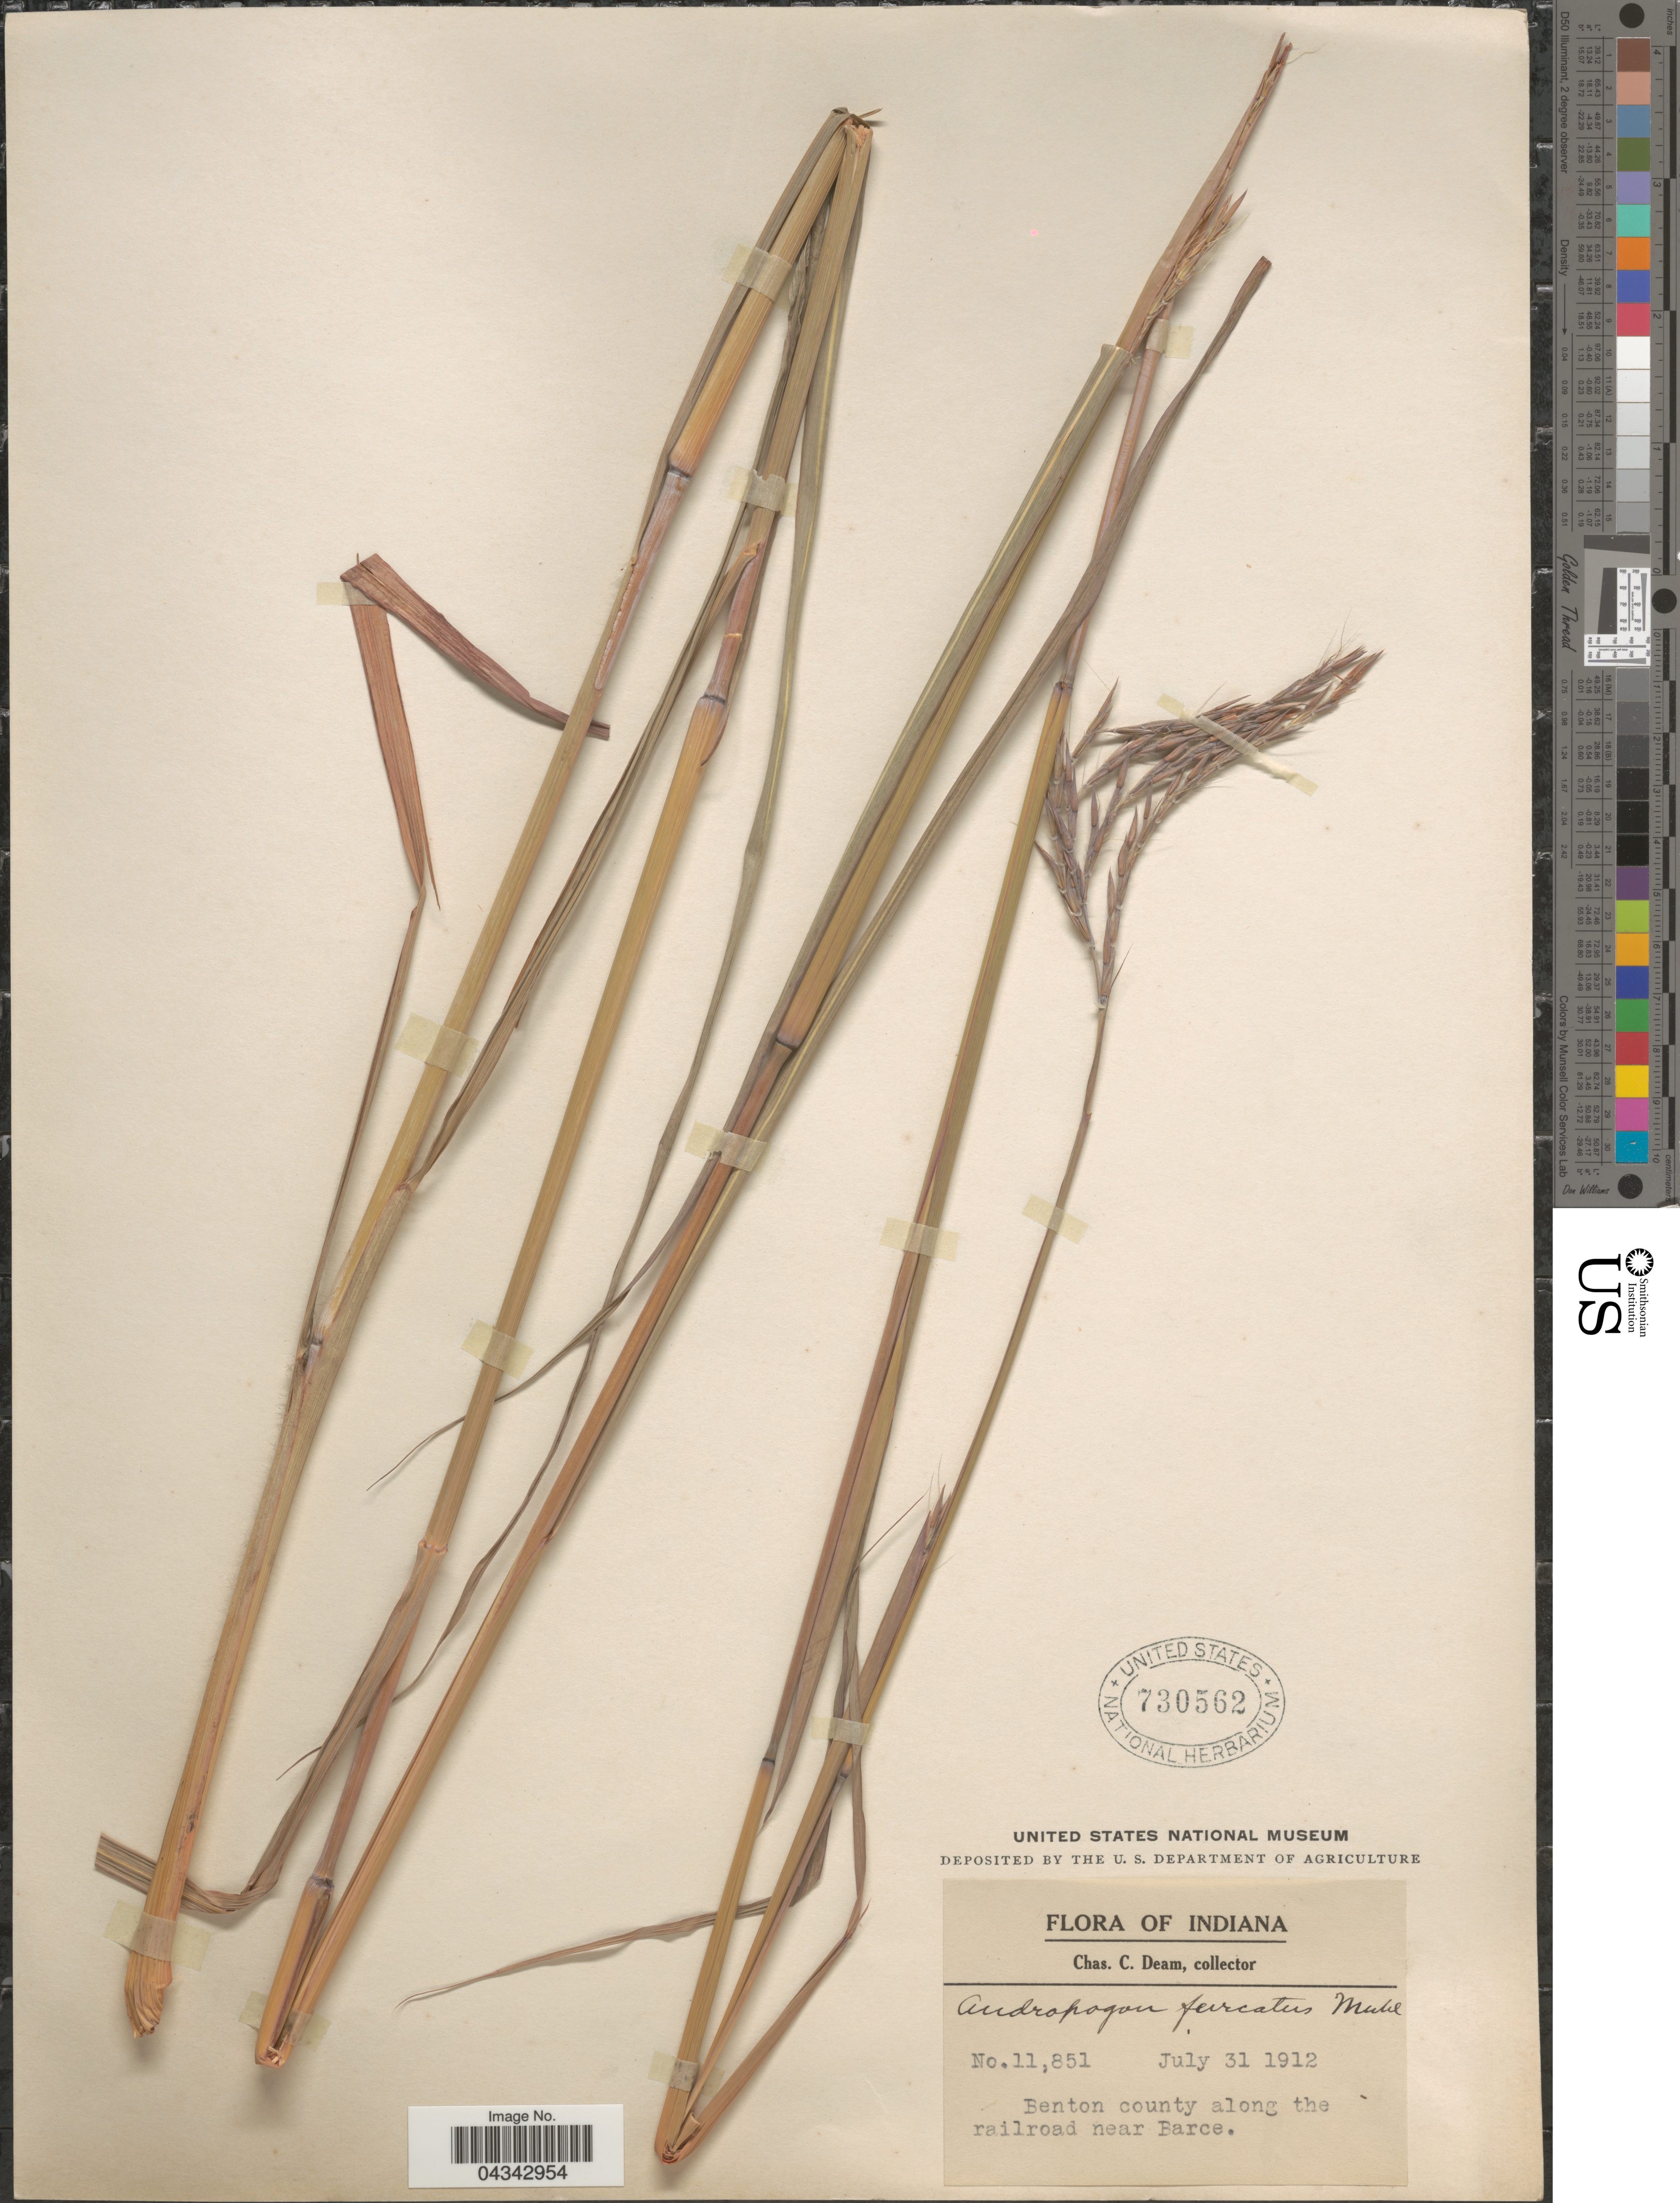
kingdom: Plantae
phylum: Tracheophyta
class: Liliopsida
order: Poales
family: Poaceae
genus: Andropogon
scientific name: Andropogon gerardii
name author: Vitman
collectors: C. C. Deam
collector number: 11851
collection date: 1912-07-31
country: United States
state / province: Indiana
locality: Benton county along the railroad near Barce.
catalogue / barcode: US 730562